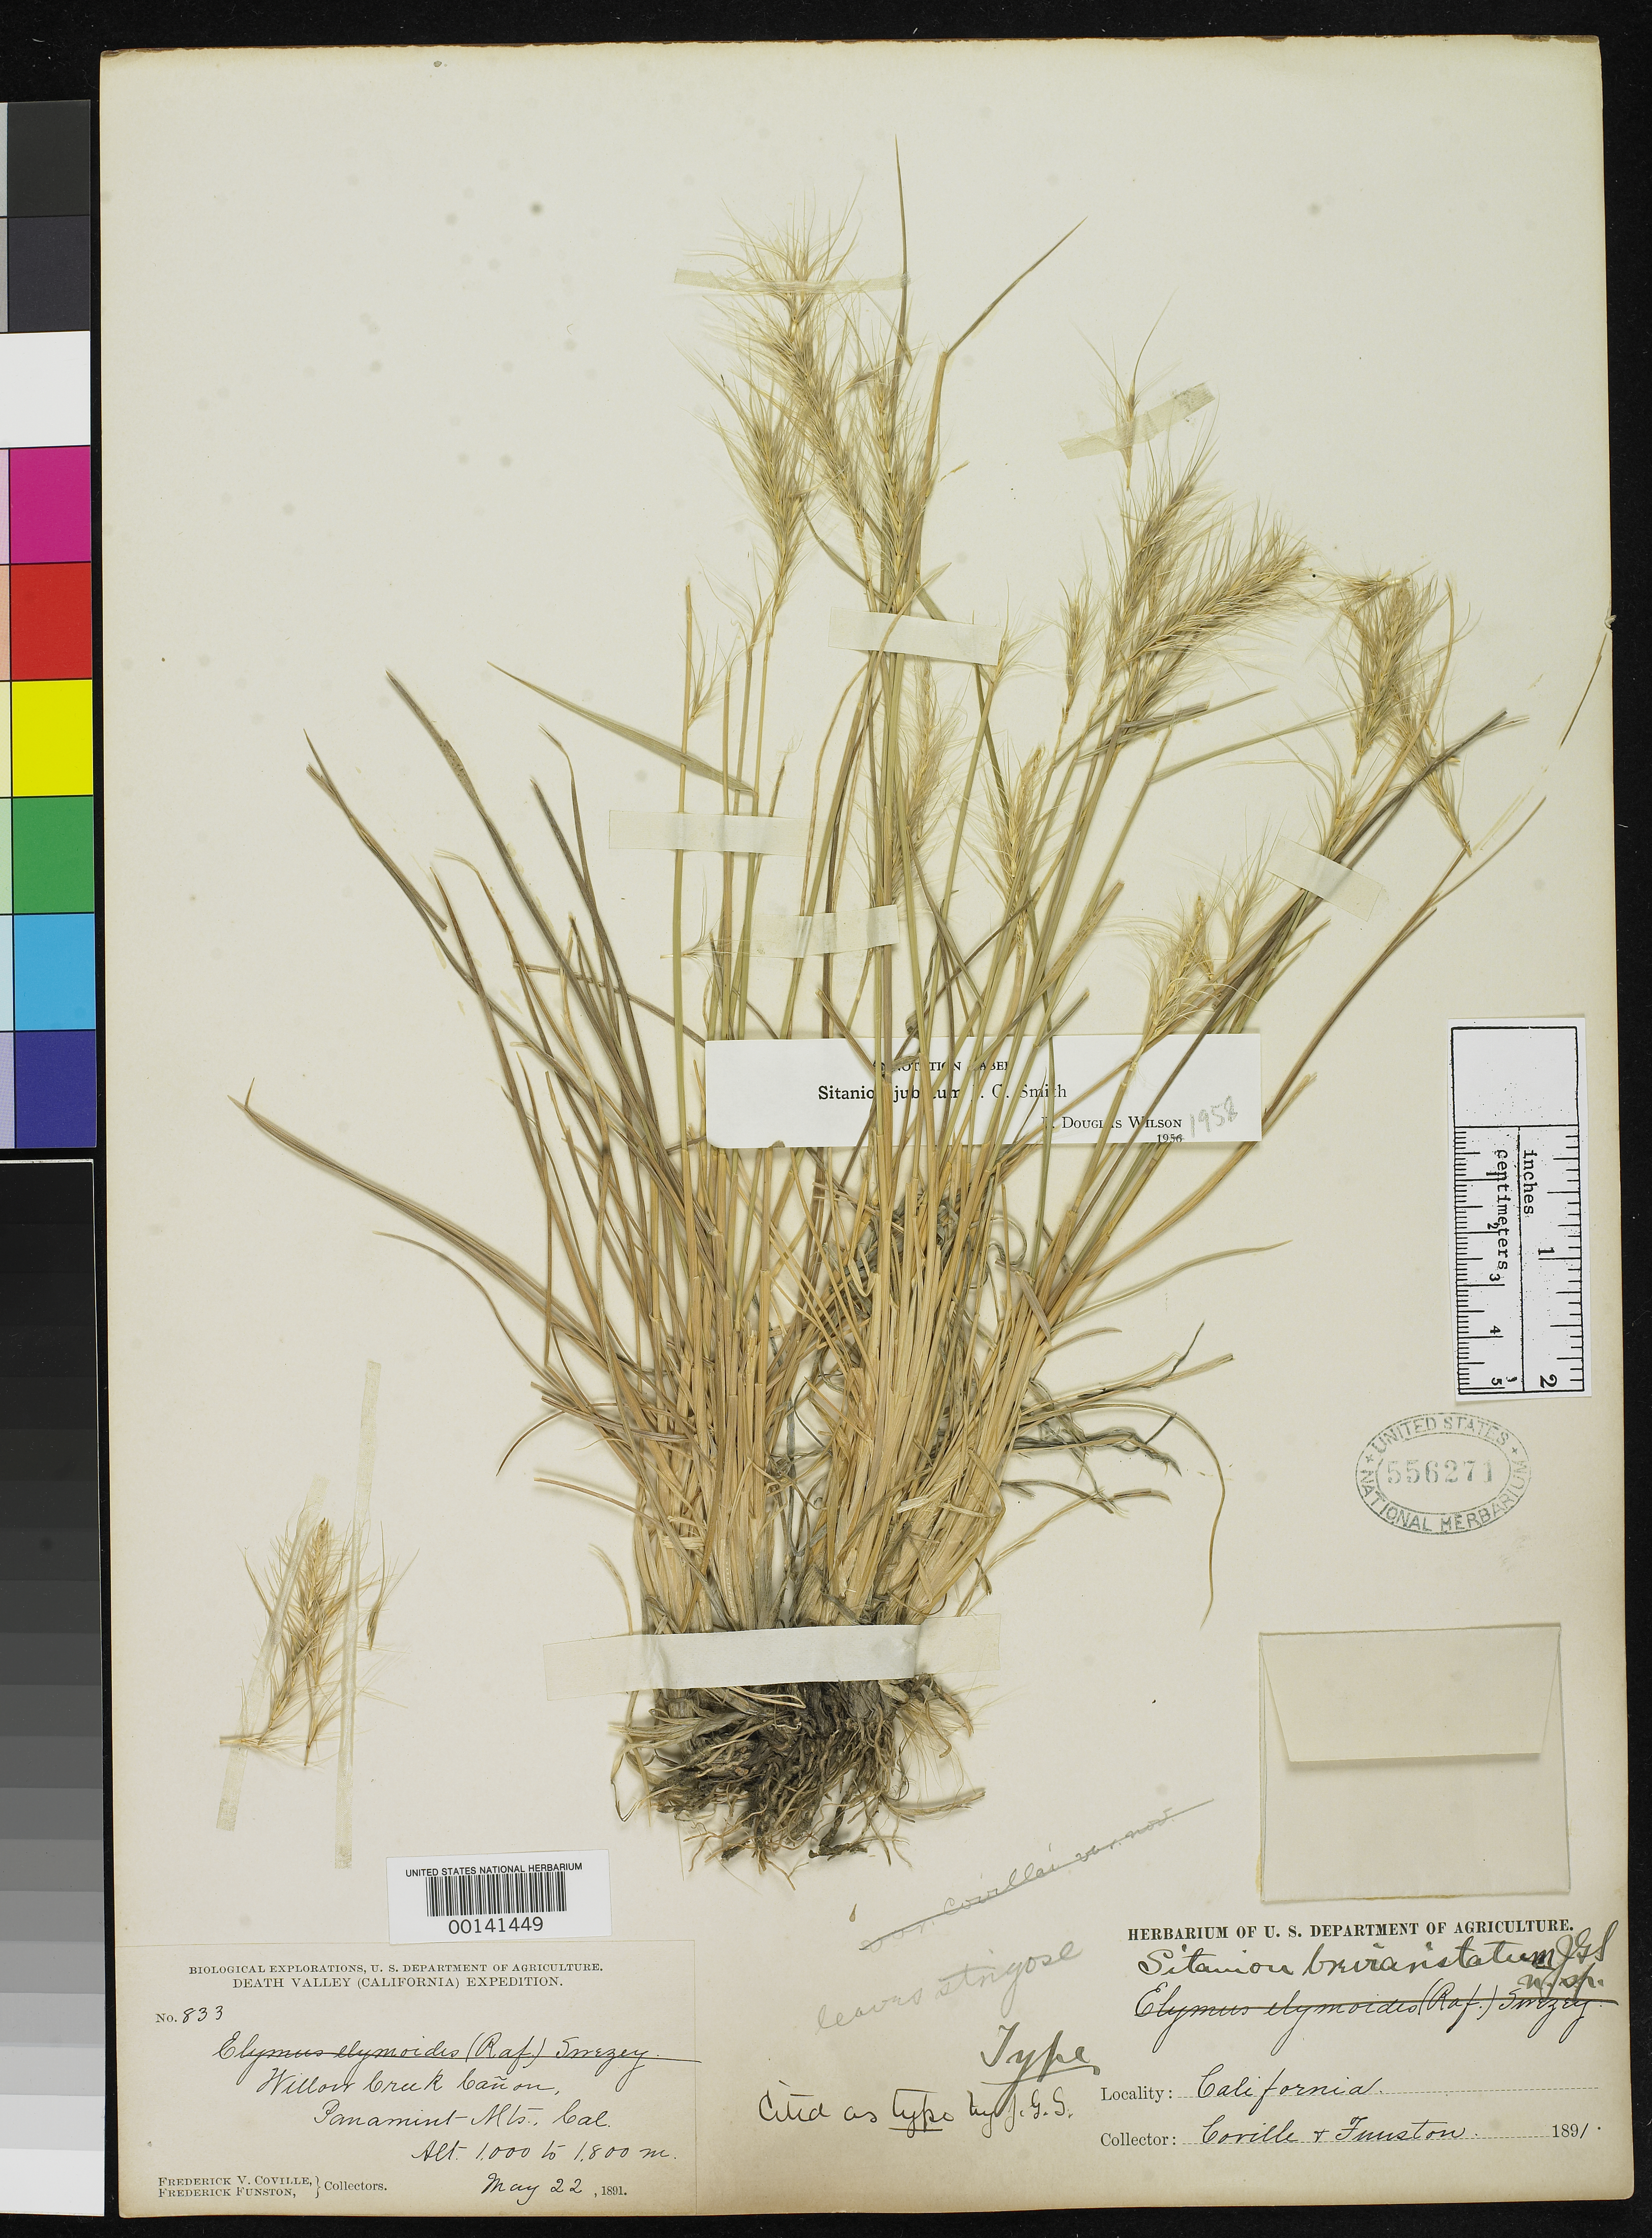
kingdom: Plantae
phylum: Tracheophyta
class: Liliopsida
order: Poales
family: Poaceae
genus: Sitanion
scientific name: Sitanion breviaristatum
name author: J.G. Sm.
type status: Isotype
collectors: F. V. Coville & F. Funston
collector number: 833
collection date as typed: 22 May 1891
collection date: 1891-05-22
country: United States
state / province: California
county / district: Inyo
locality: Panamint Mts., Willow Creek.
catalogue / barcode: US 556271